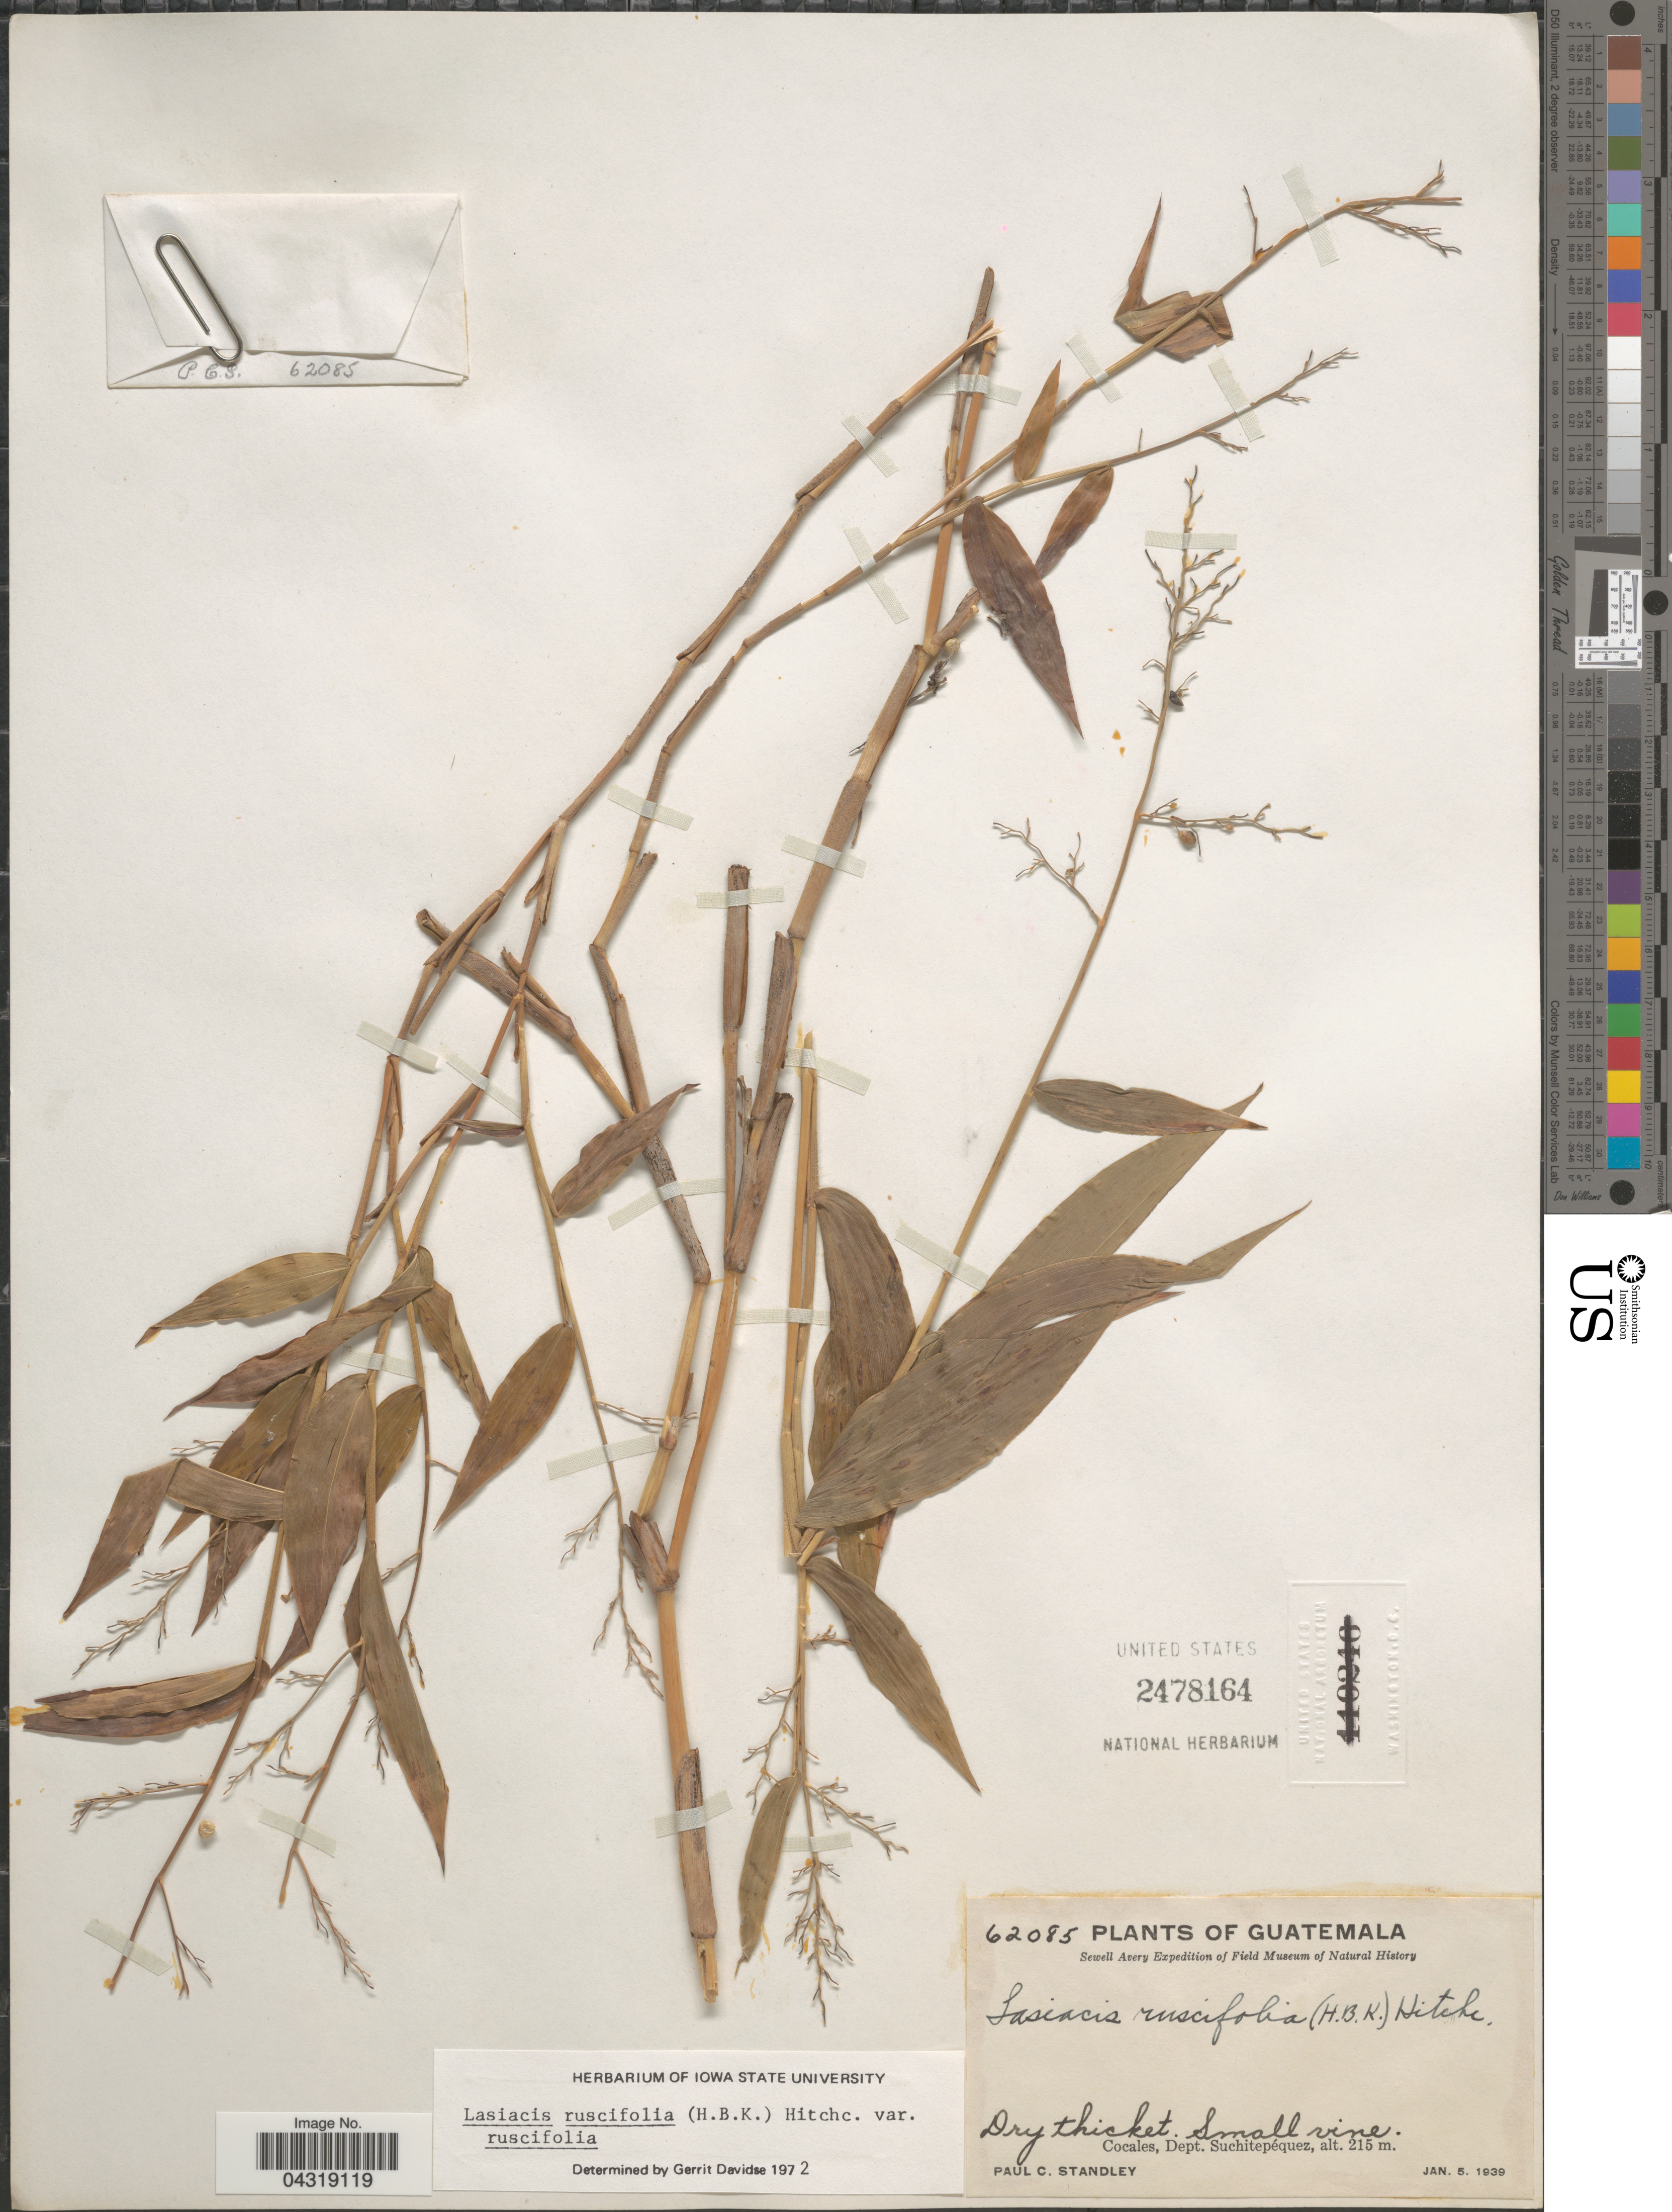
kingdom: Plantae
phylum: Tracheophyta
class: Liliopsida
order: Poales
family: Poaceae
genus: Lasiacis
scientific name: Lasiacis ruscifolia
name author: (Kunth) Hitchc.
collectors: P. C. Standley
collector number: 62085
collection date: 1939-01-05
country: Guatemala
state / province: Suchitepequez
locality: Sewell Avery Expedition. Cocales, Dept. Suchitepéquez.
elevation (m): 215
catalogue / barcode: US 2478164